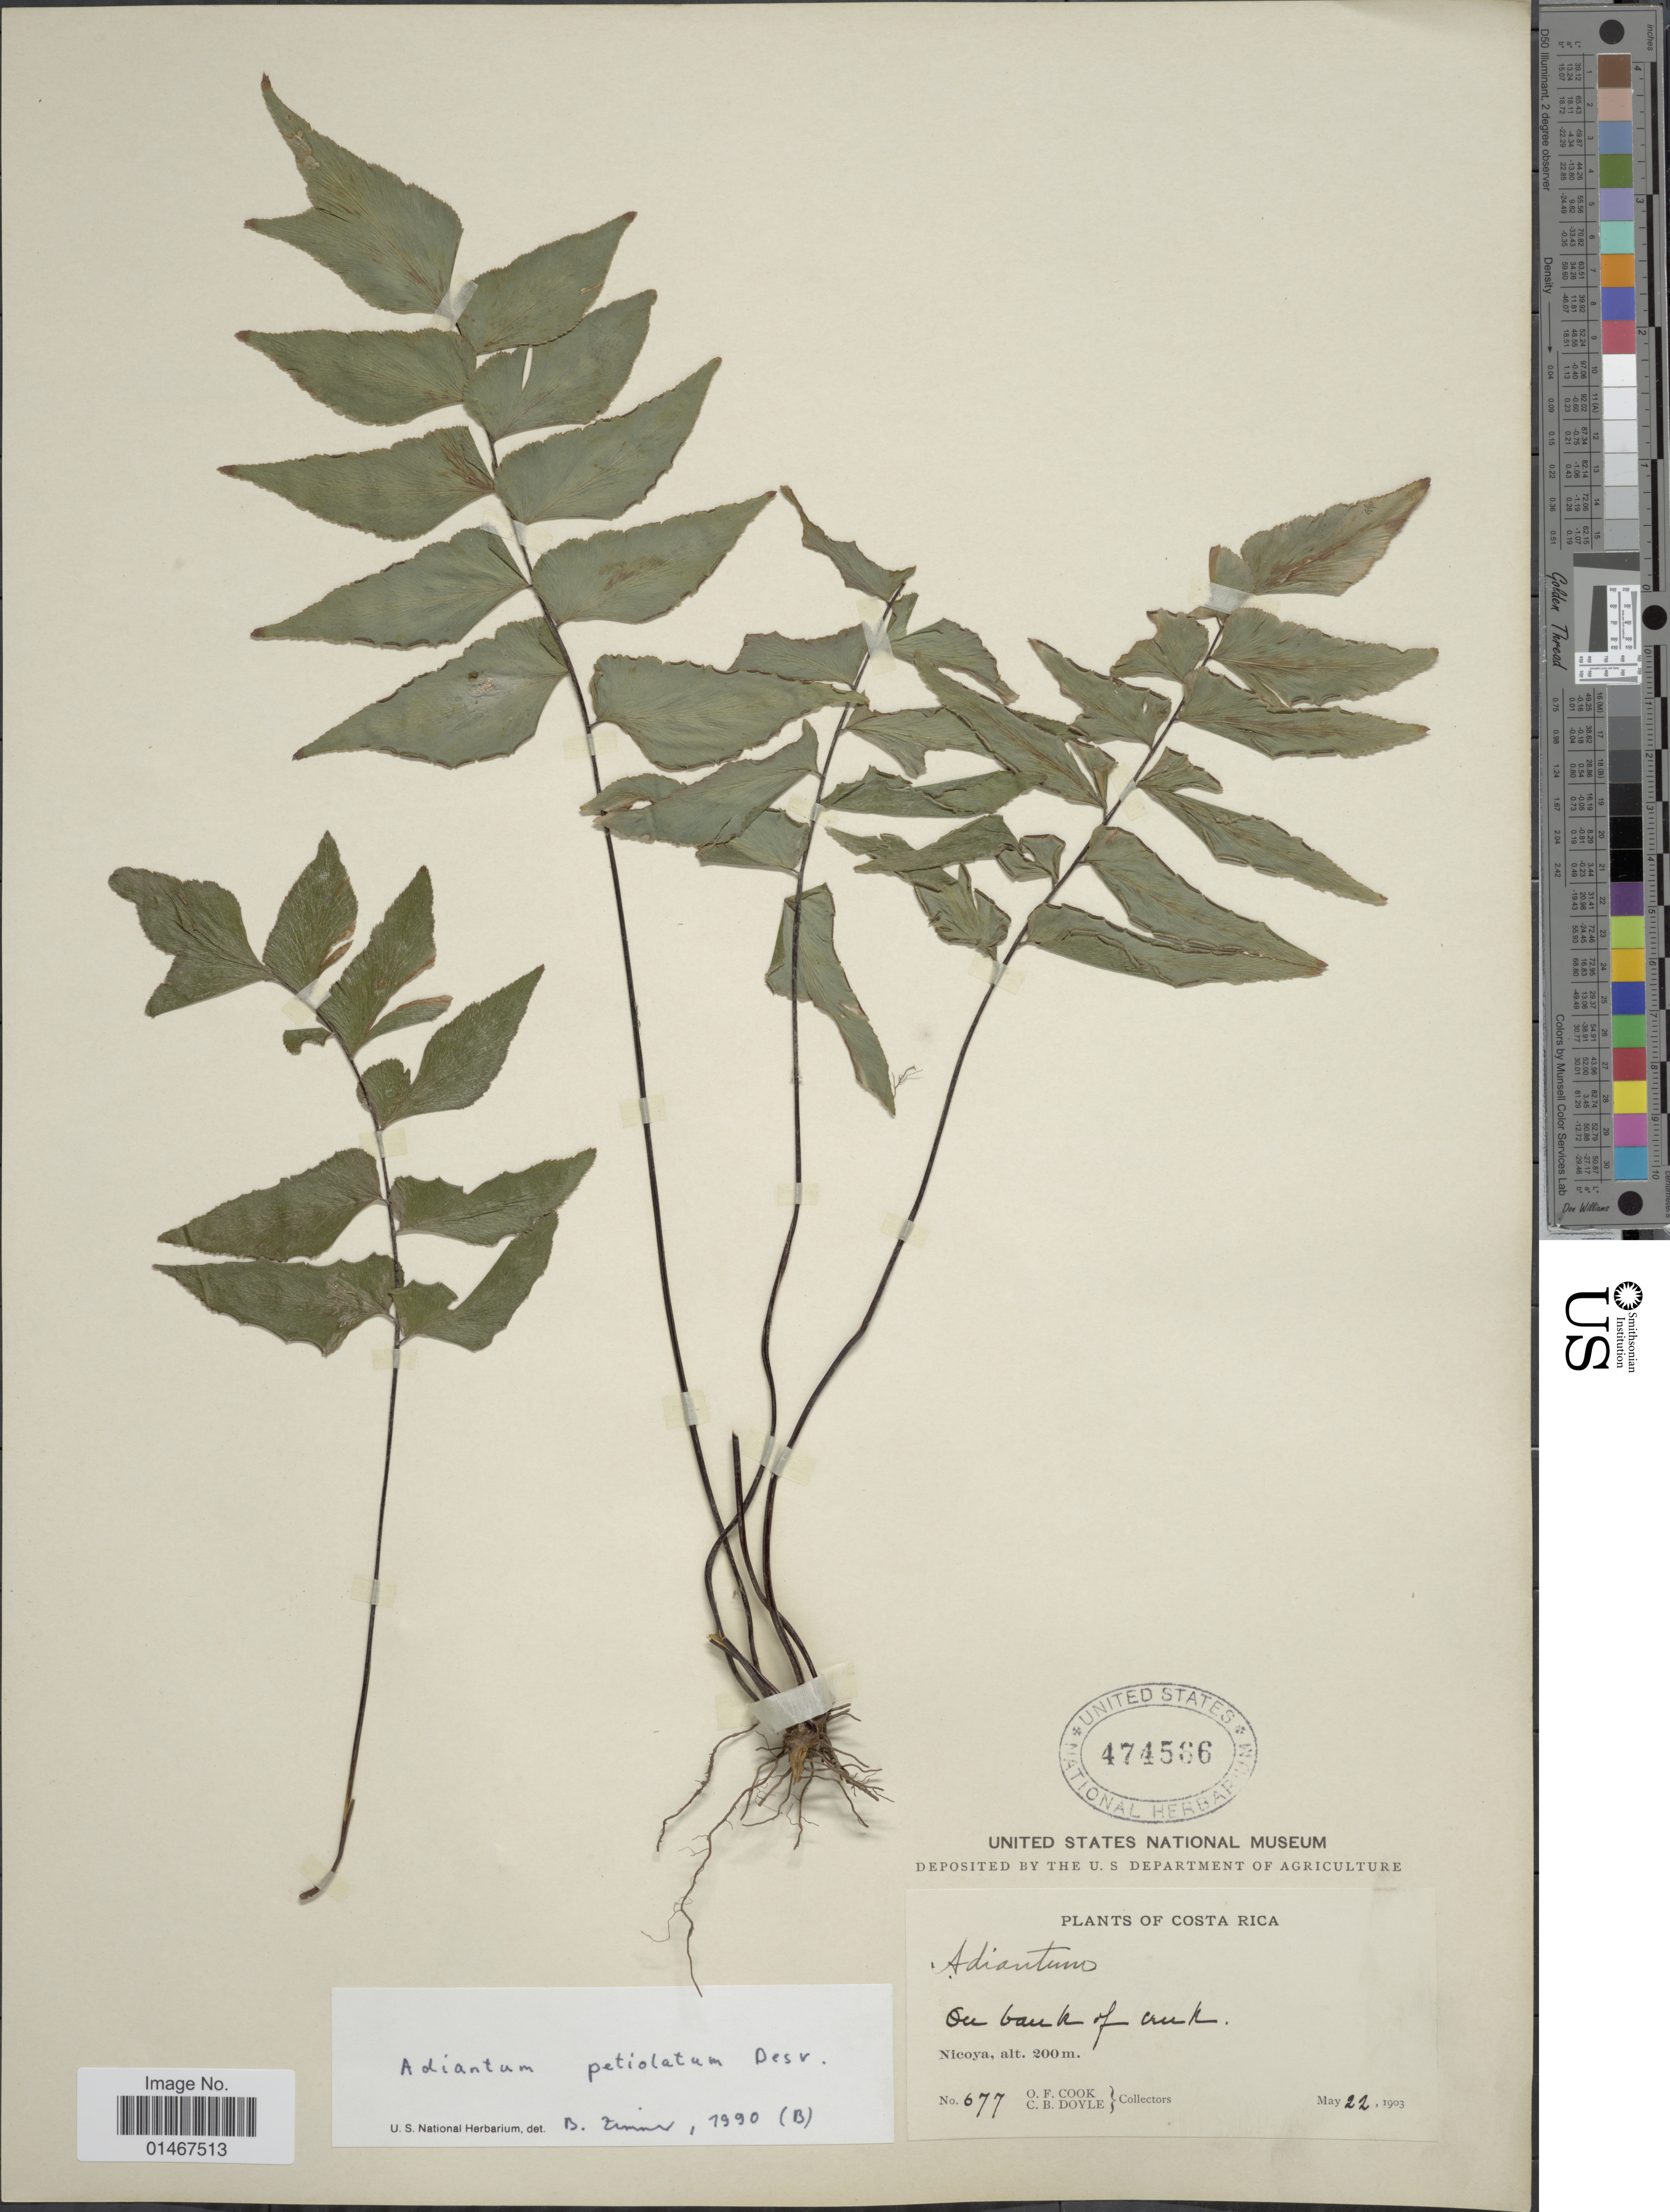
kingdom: Plantae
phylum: Tracheophyta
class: Polypodiopsida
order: Polypodiales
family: Pteridaceae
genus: Adiantum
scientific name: Adiantum petiolatum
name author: Desv.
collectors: O. F. Cook & C. Doyle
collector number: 677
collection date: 1903-05-22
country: Costa Rica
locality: Nicoya. On bank of creek.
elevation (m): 200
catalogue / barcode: US 474565